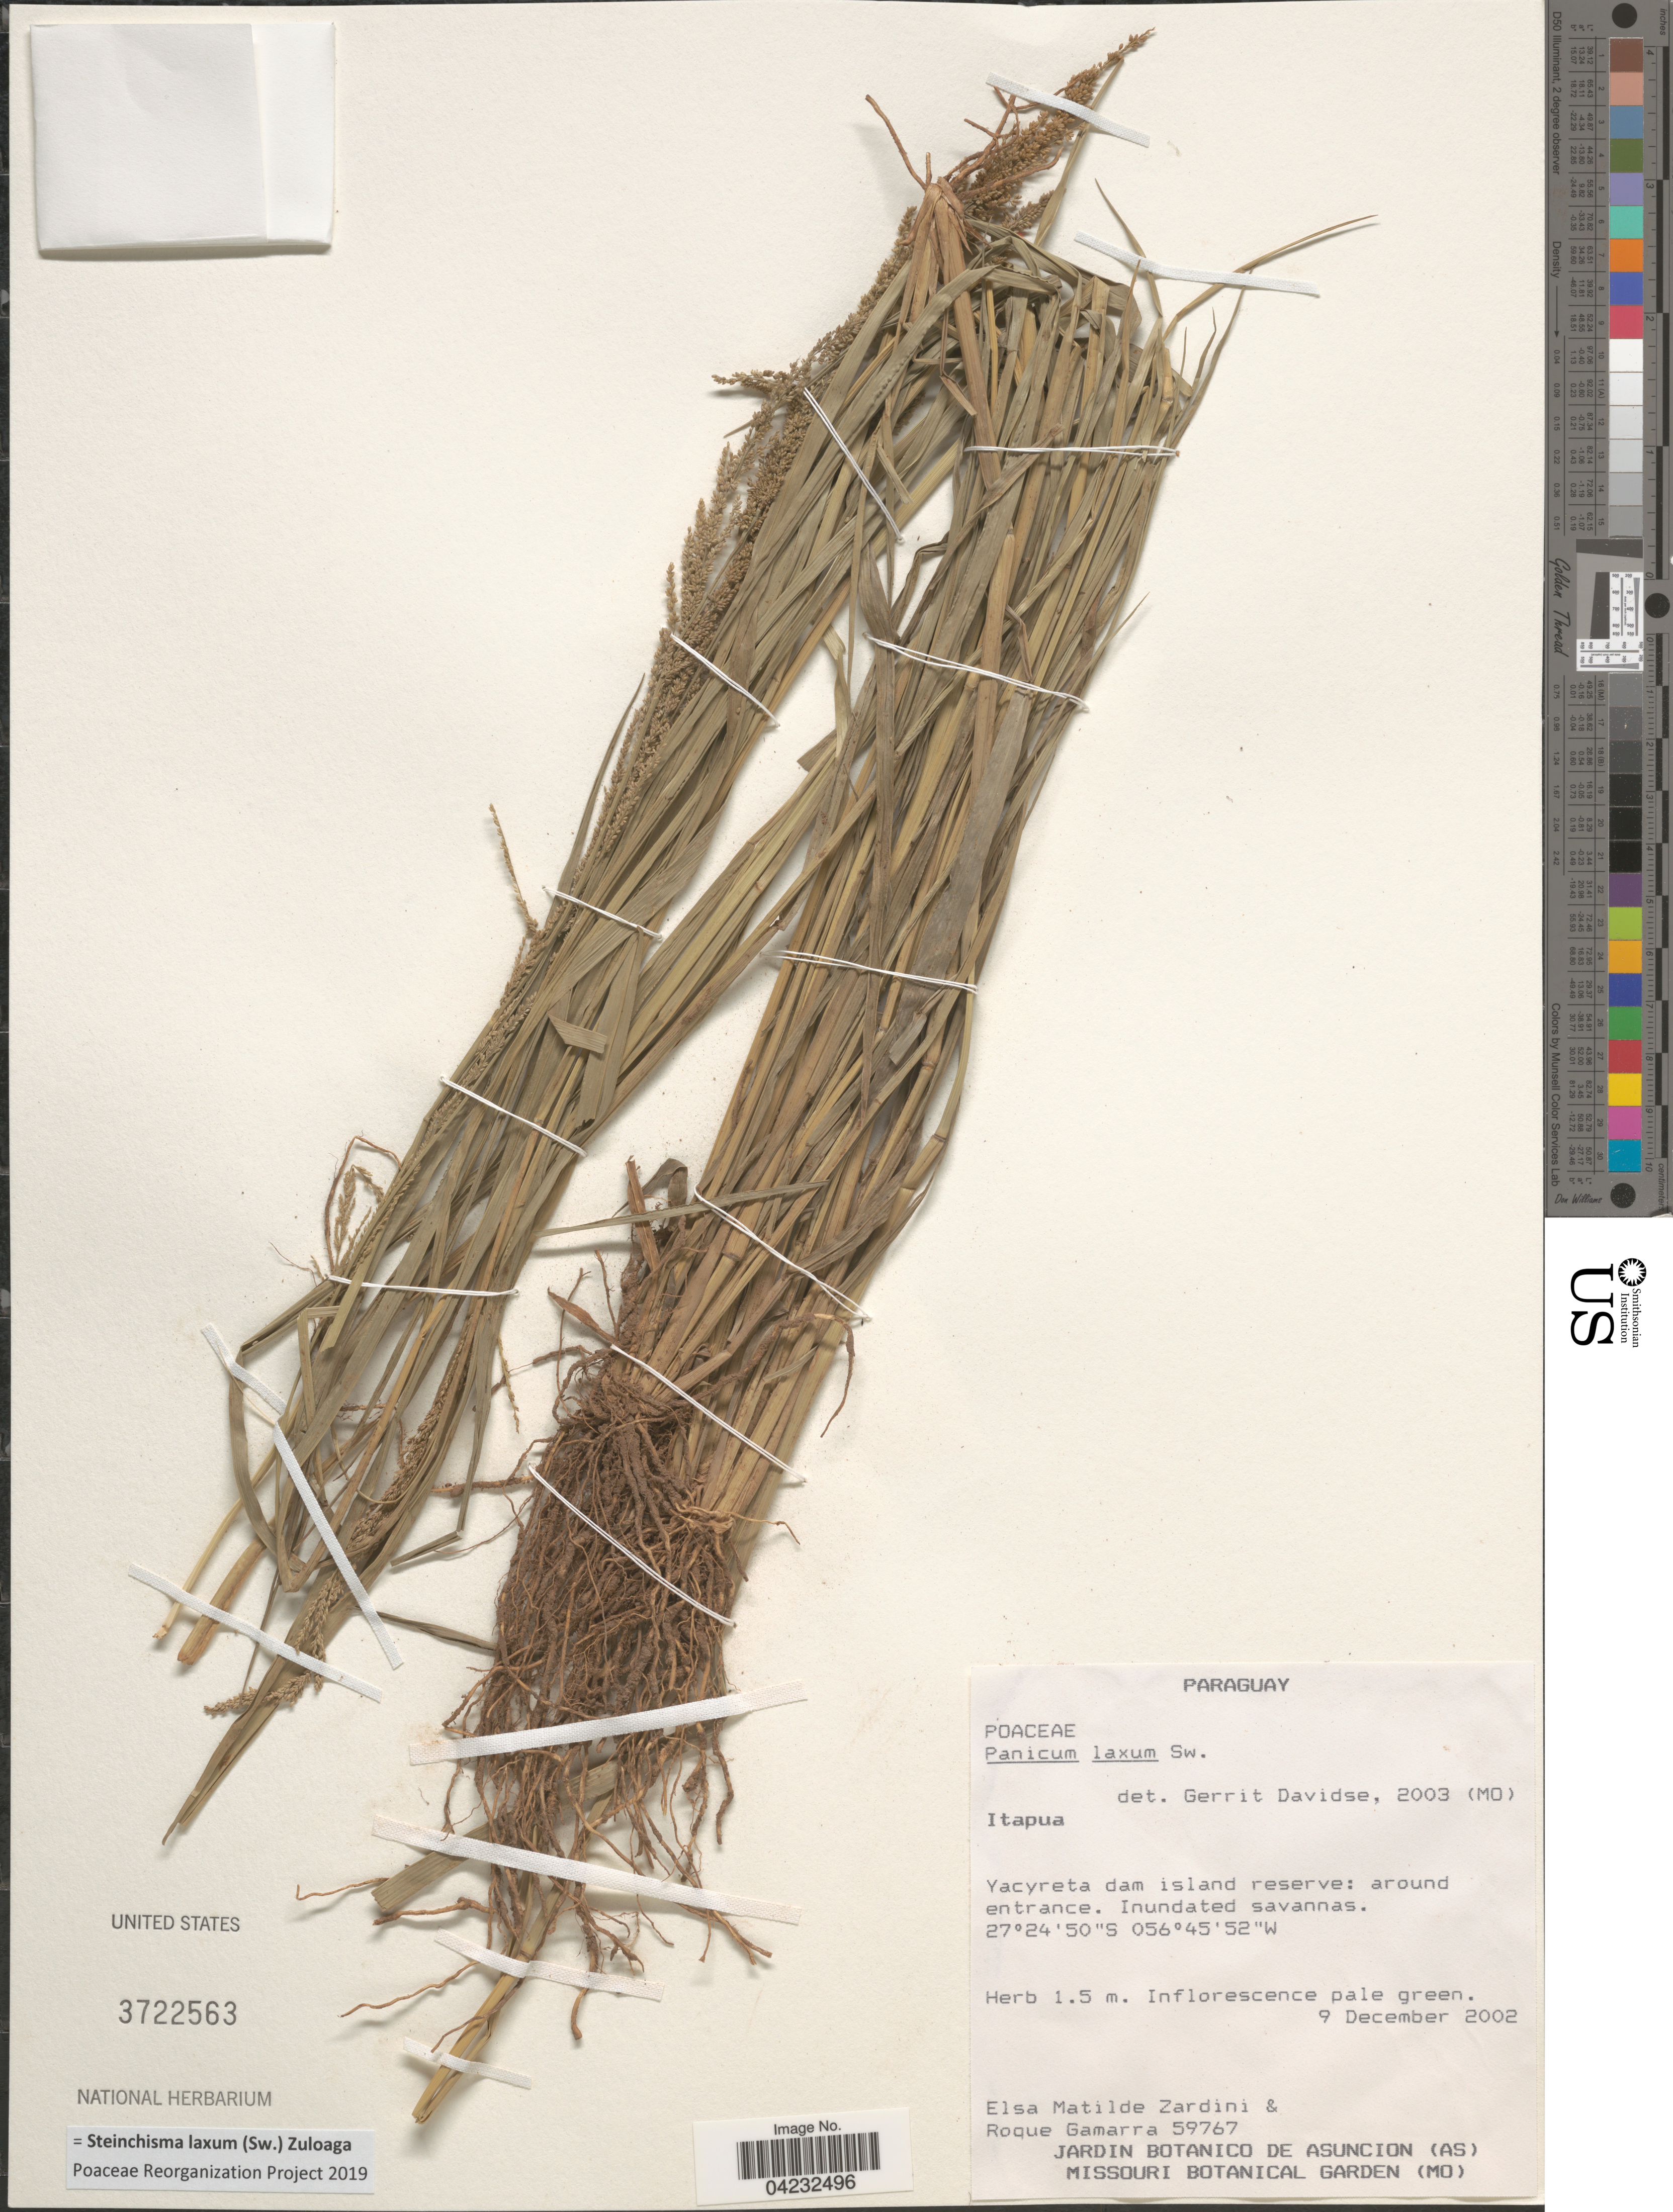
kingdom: Plantae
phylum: Tracheophyta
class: Liliopsida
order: Poales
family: Poaceae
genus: Steinchisma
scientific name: Steinchisma laxum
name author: (Sw.) Zuloaga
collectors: E. M. Zardini & R. Gamarra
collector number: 59767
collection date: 2002-12-09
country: Paraguay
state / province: Itapua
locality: Yacyreta dam island reserve: around entrance. Inundated savannas.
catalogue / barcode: US 3722563